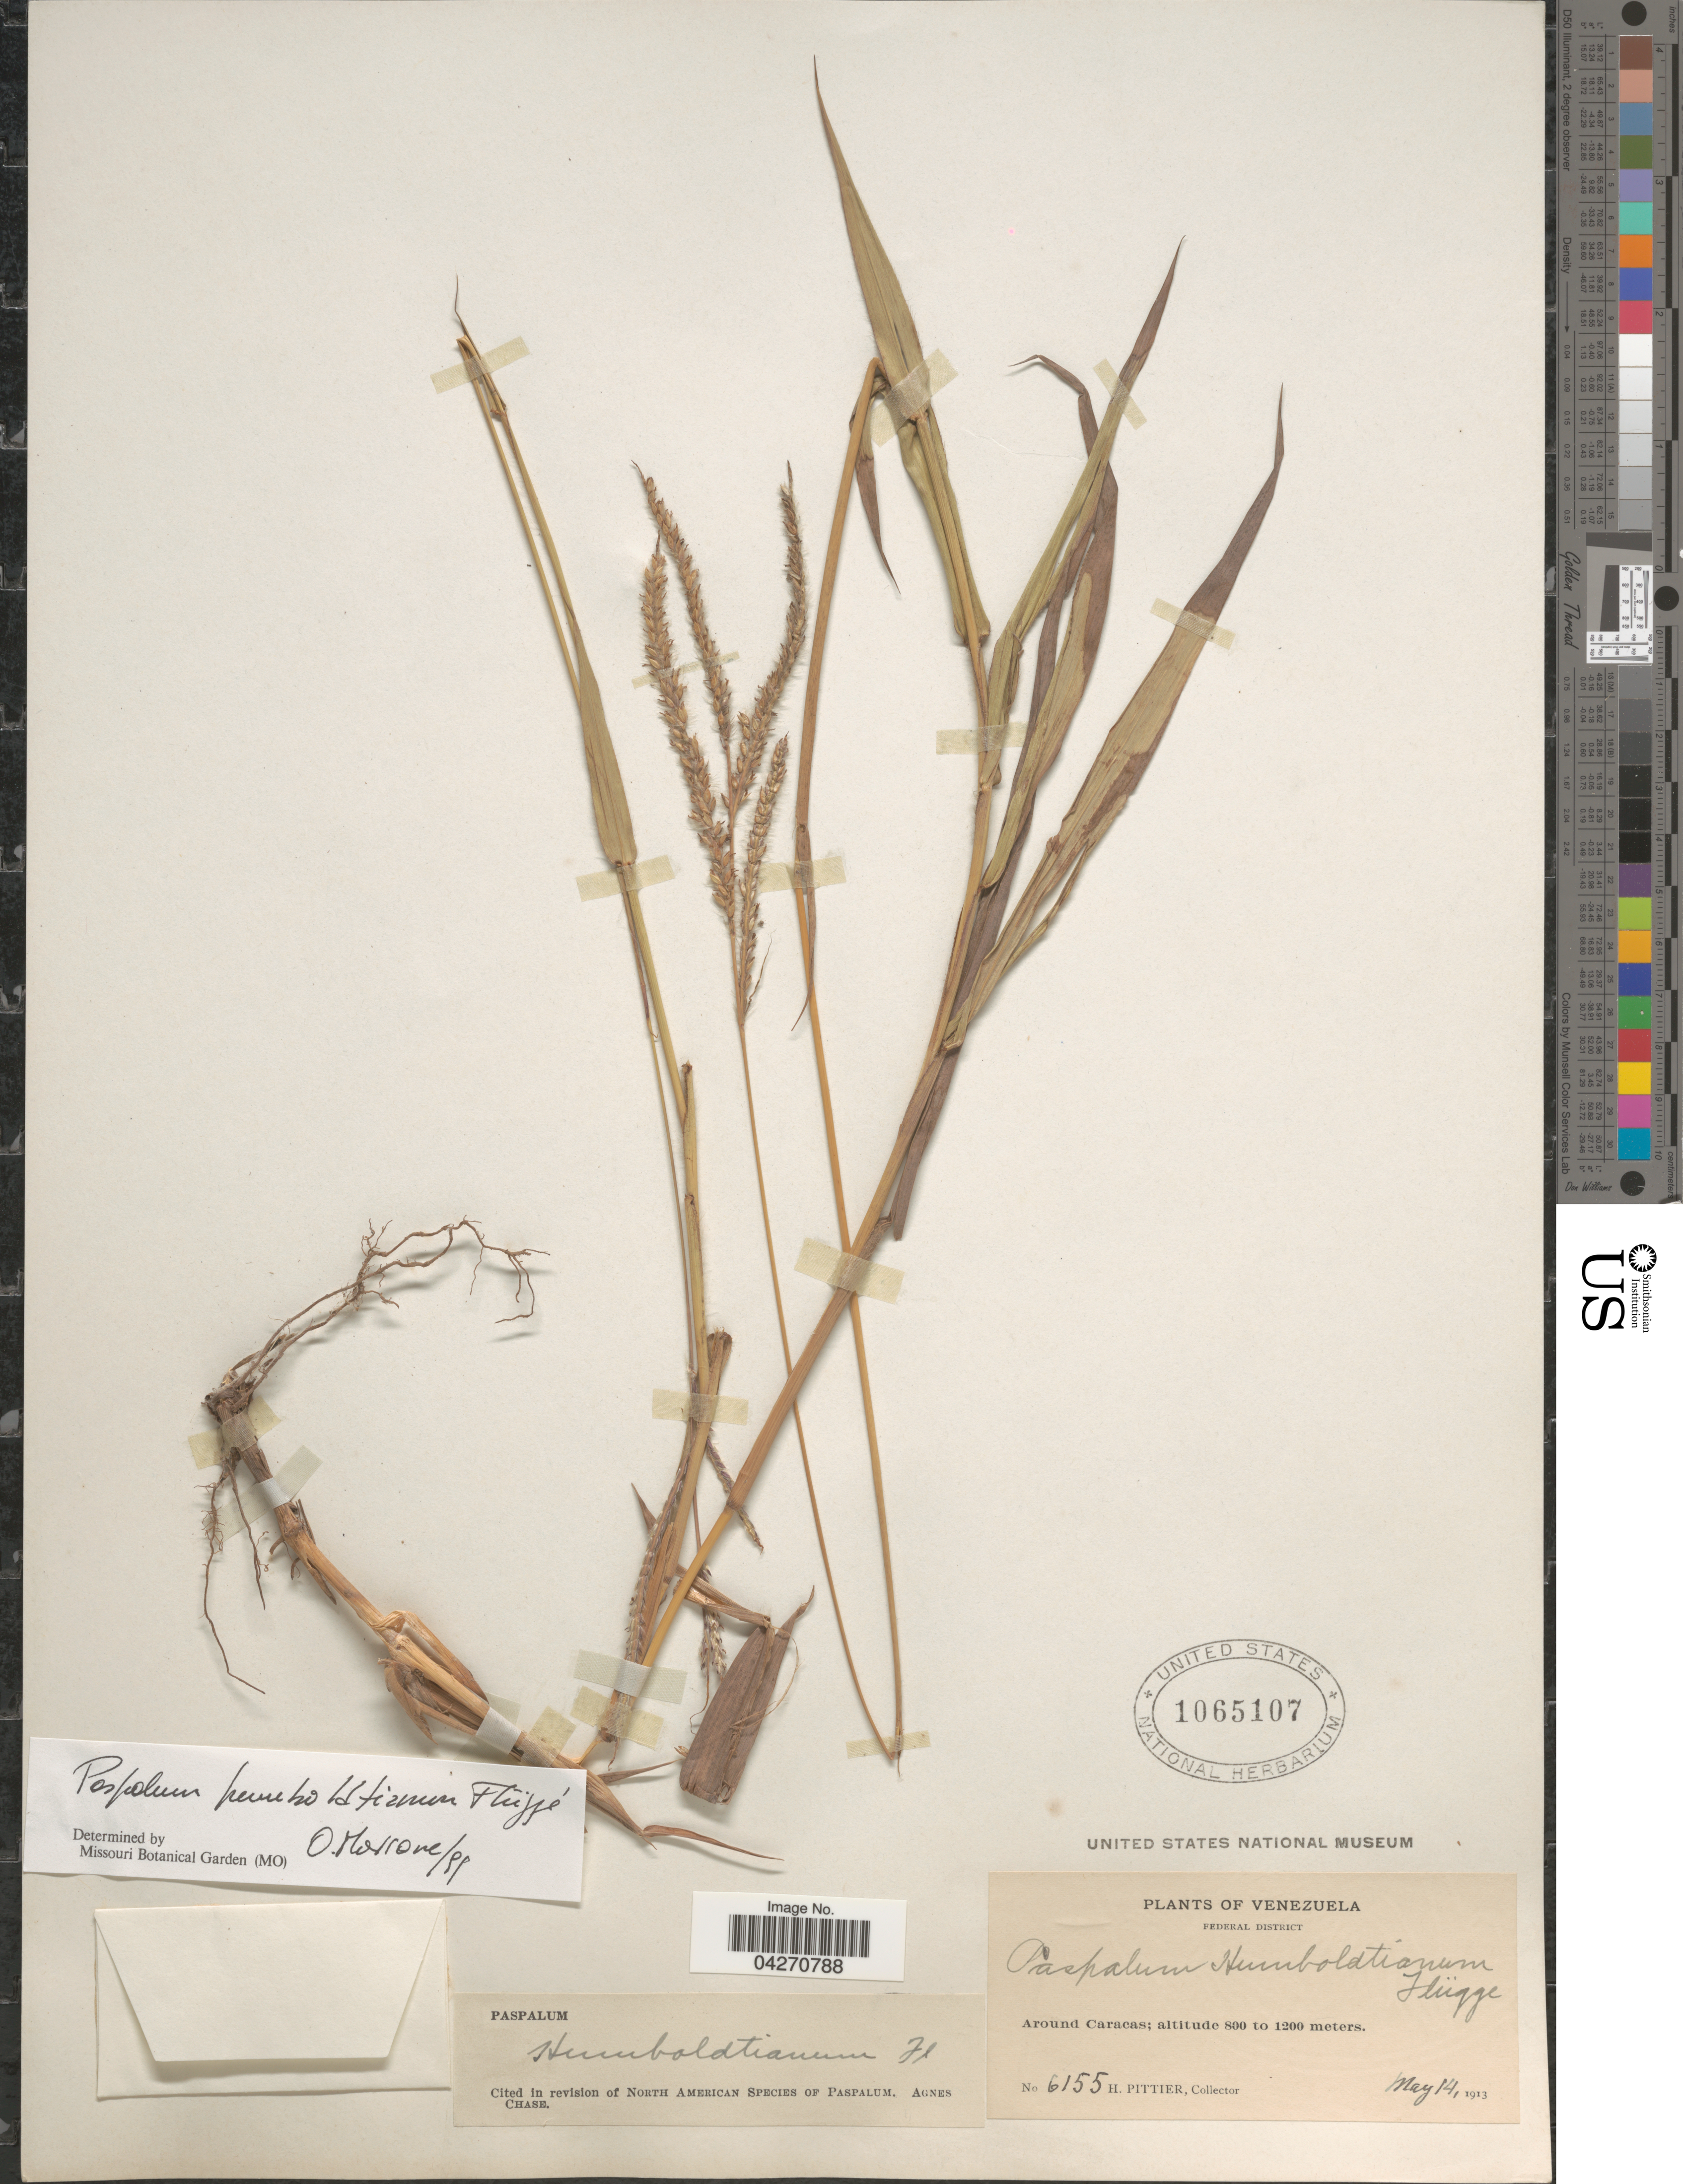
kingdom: Plantae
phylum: Tracheophyta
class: Liliopsida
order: Poales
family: Poaceae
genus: Paspalum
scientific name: Paspalum humboldtianum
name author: Flüggé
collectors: H. F. Pittier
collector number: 6155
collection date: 1913-05-14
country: Venezuela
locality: Federal District. Around Caracas.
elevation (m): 800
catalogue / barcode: US 1065107